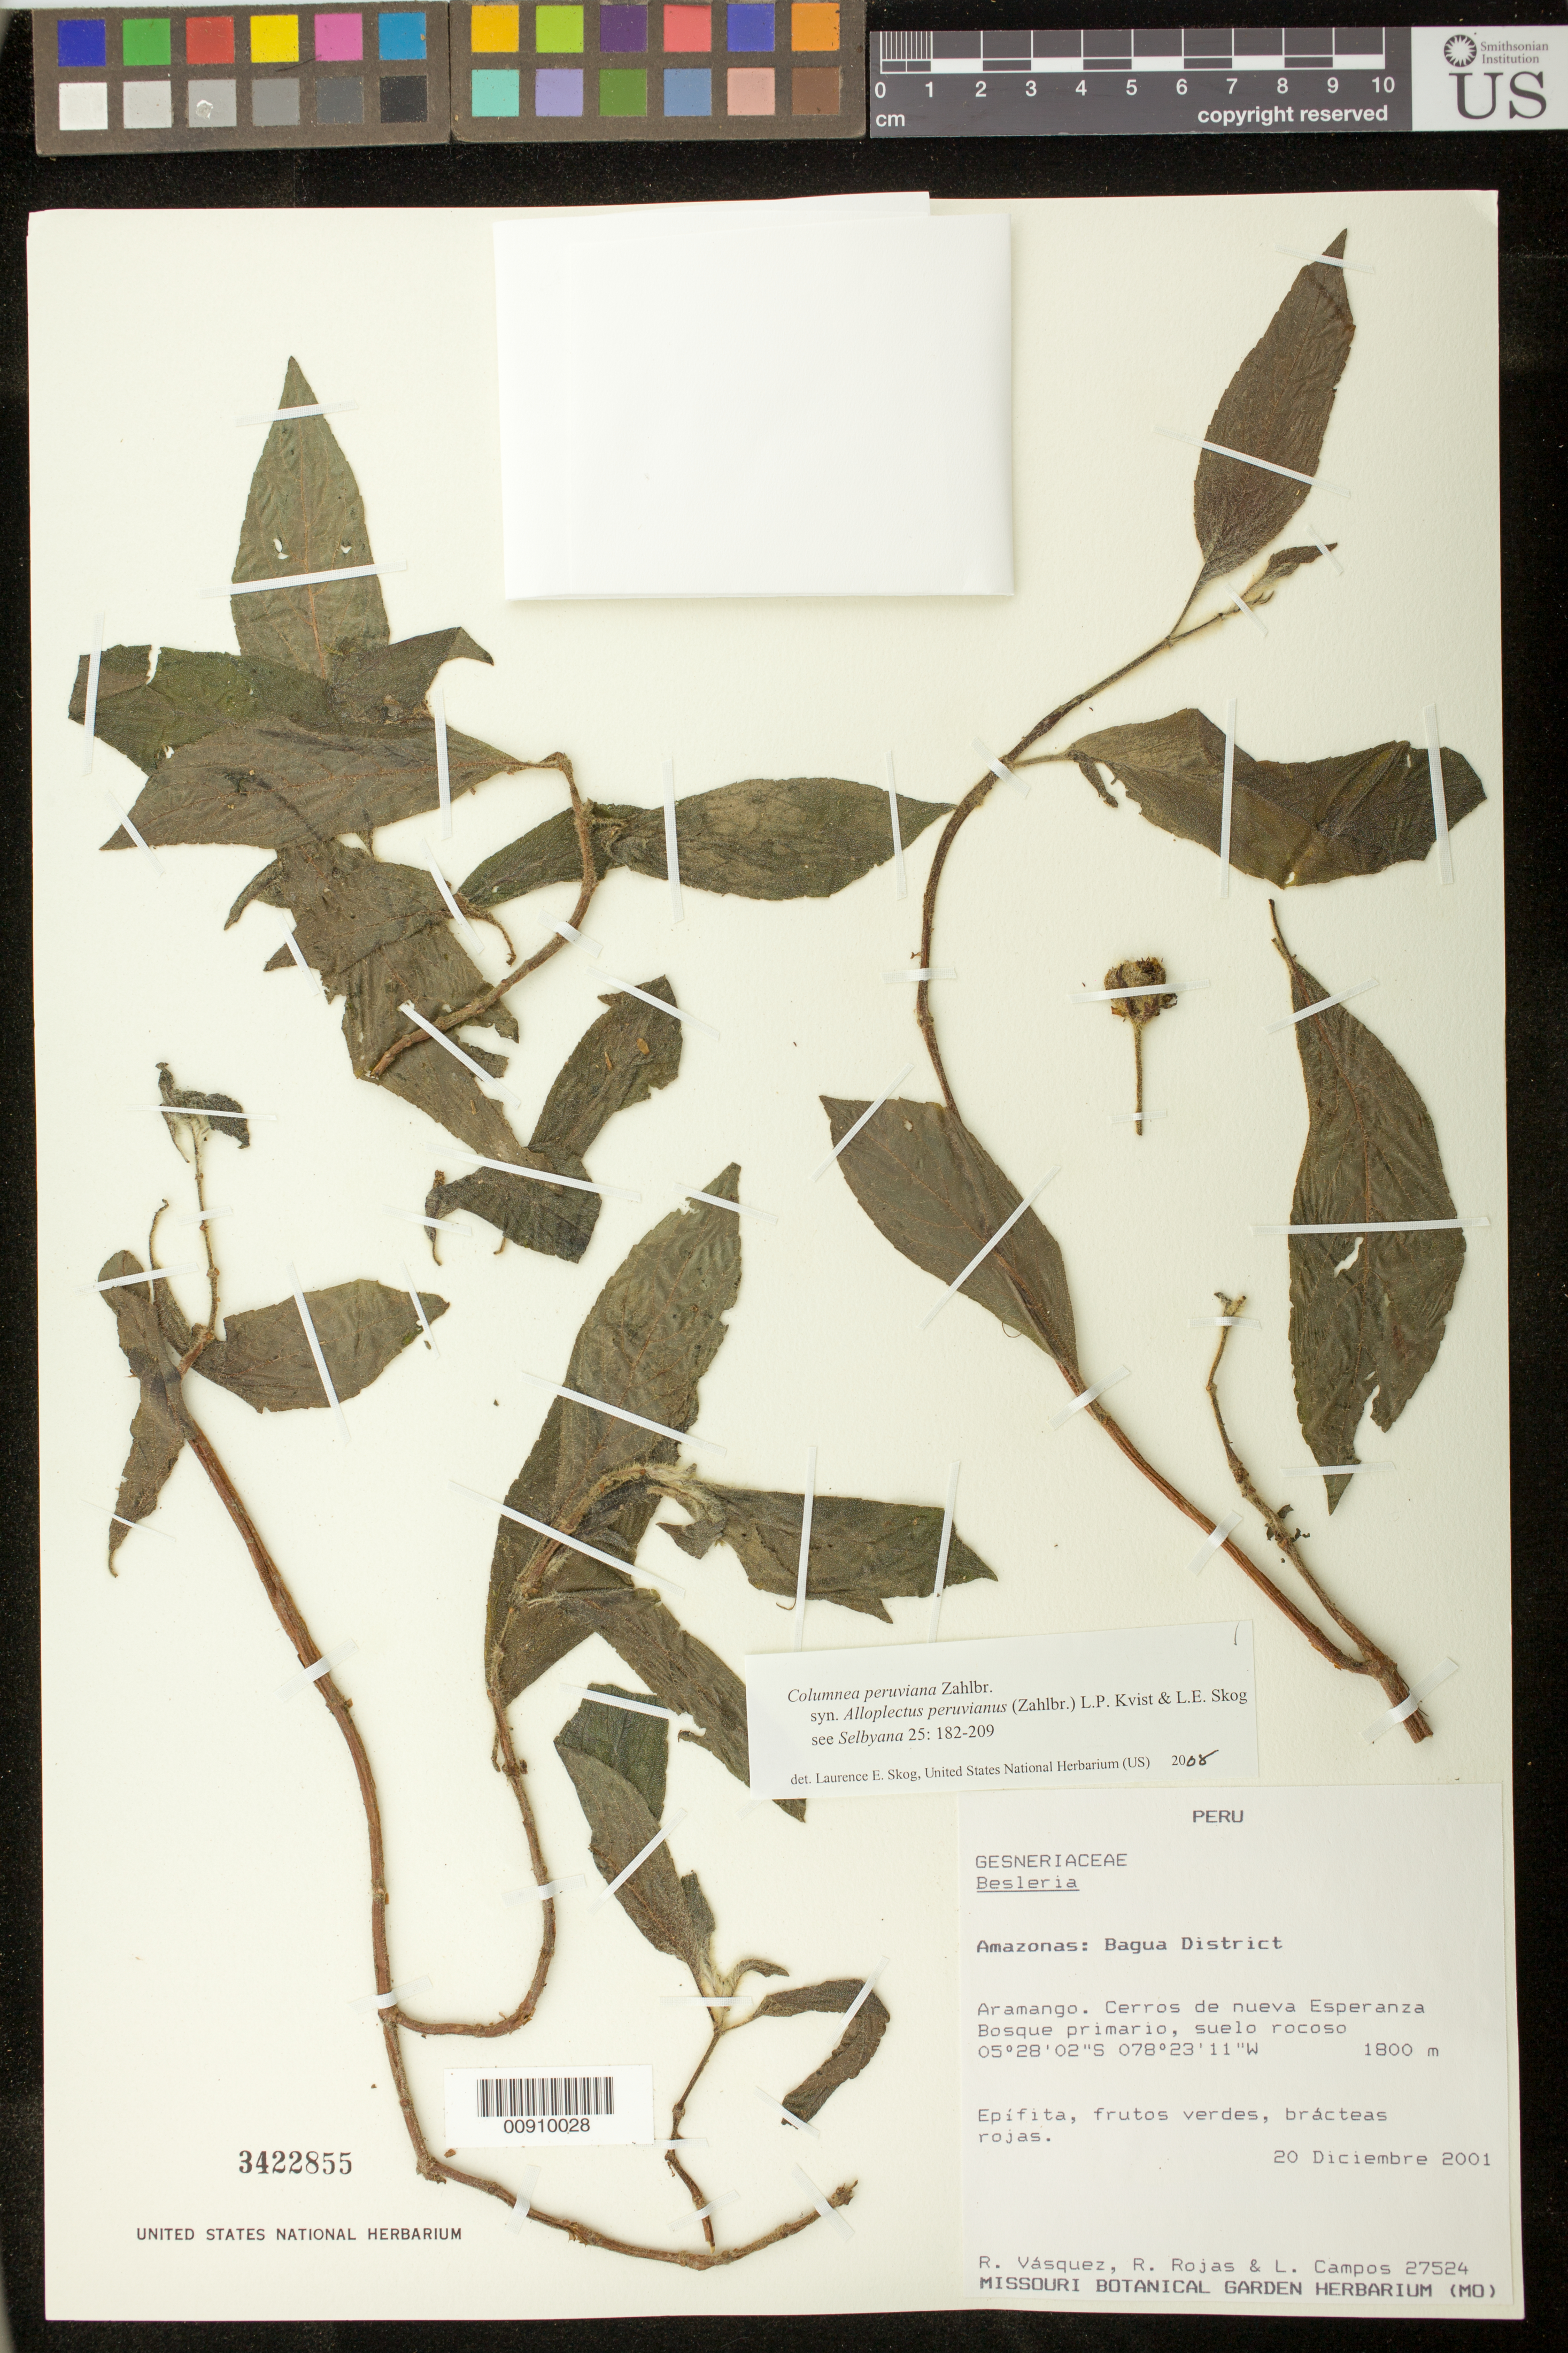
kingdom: Plantae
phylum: Tracheophyta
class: Magnoliopsida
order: Lamiales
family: Gesneriaceae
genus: Columnea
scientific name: Columnea peruviana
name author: Zahlbr.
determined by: Skog, Laurence E.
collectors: R. Vásquez, R. Rojas & L. Campos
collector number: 27524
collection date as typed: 20 Dec 2001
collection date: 2001-12-20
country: Peru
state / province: Amazonas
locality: Amazonas: Bagua District. Aramango, cerros de nueva Esperanza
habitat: Bosque primario, suelo rocoso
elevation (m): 1800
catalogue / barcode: US 3422855